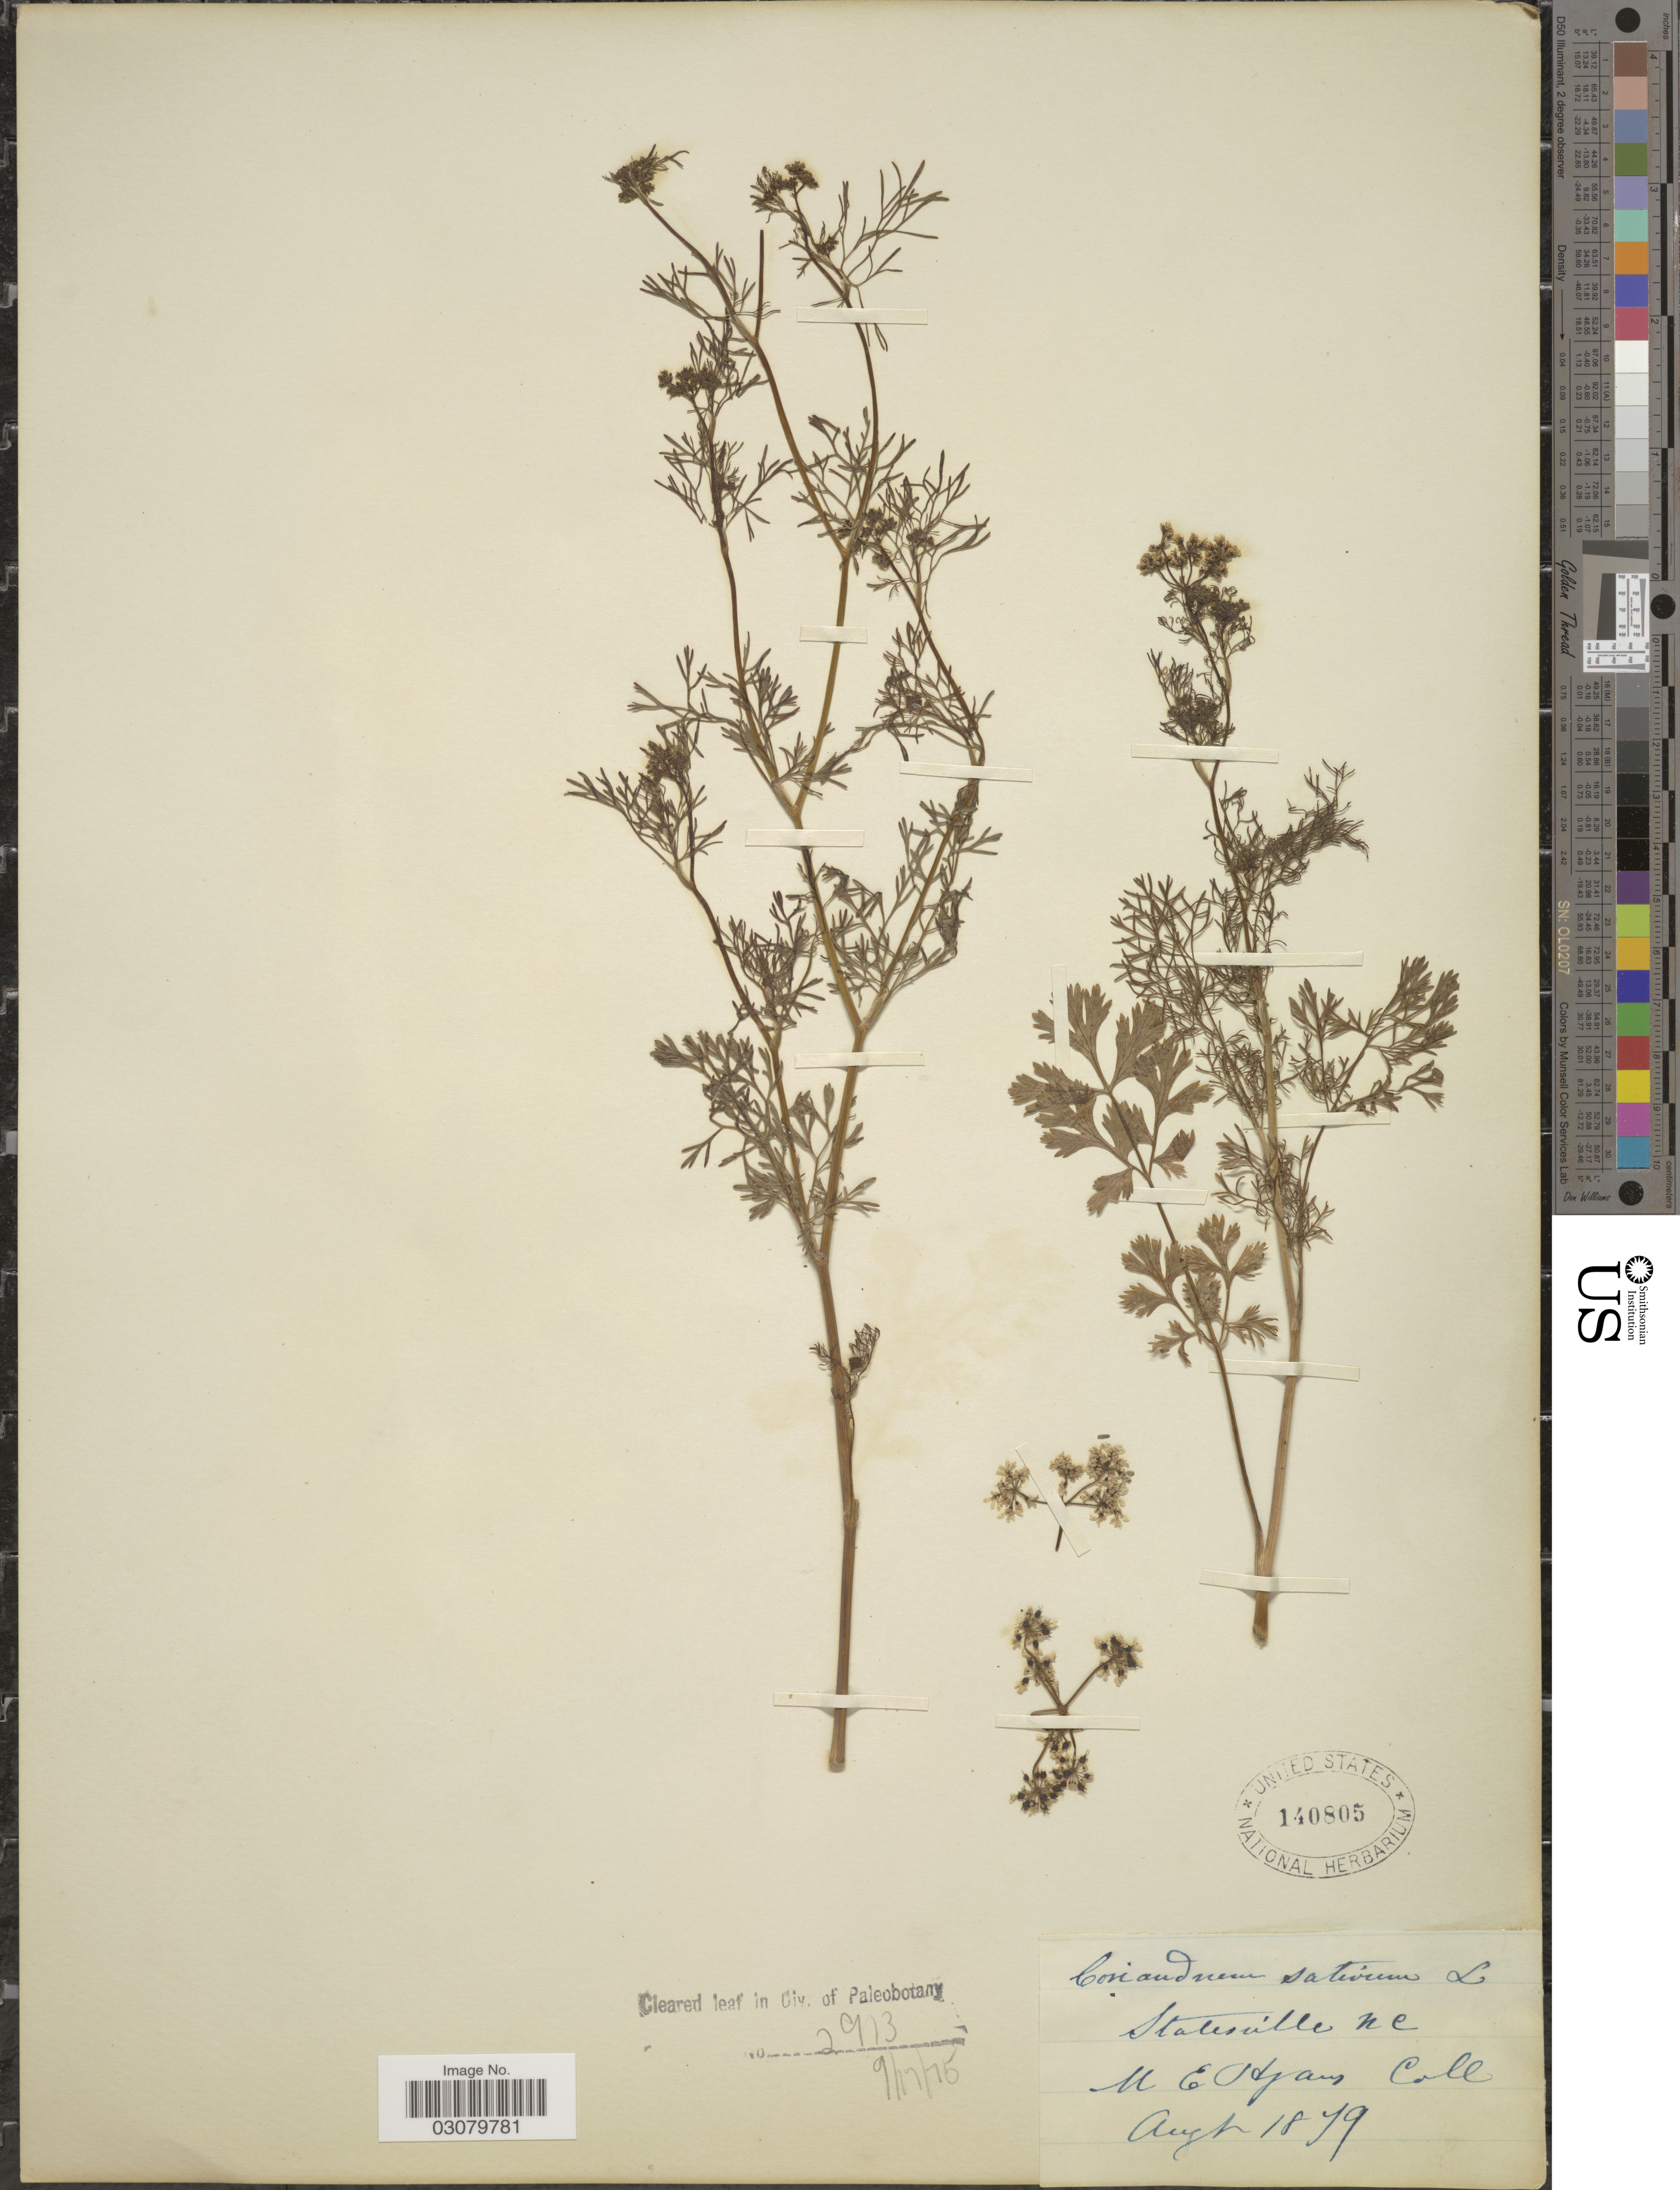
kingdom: Plantae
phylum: Tracheophyta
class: Magnoliopsida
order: Apiales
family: Apiaceae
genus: Coriandrum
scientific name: Coriandrum sativum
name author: L.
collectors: M. E. Hyams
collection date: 1879-08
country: United States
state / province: North Carolina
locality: Statesville.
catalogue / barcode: US 140805